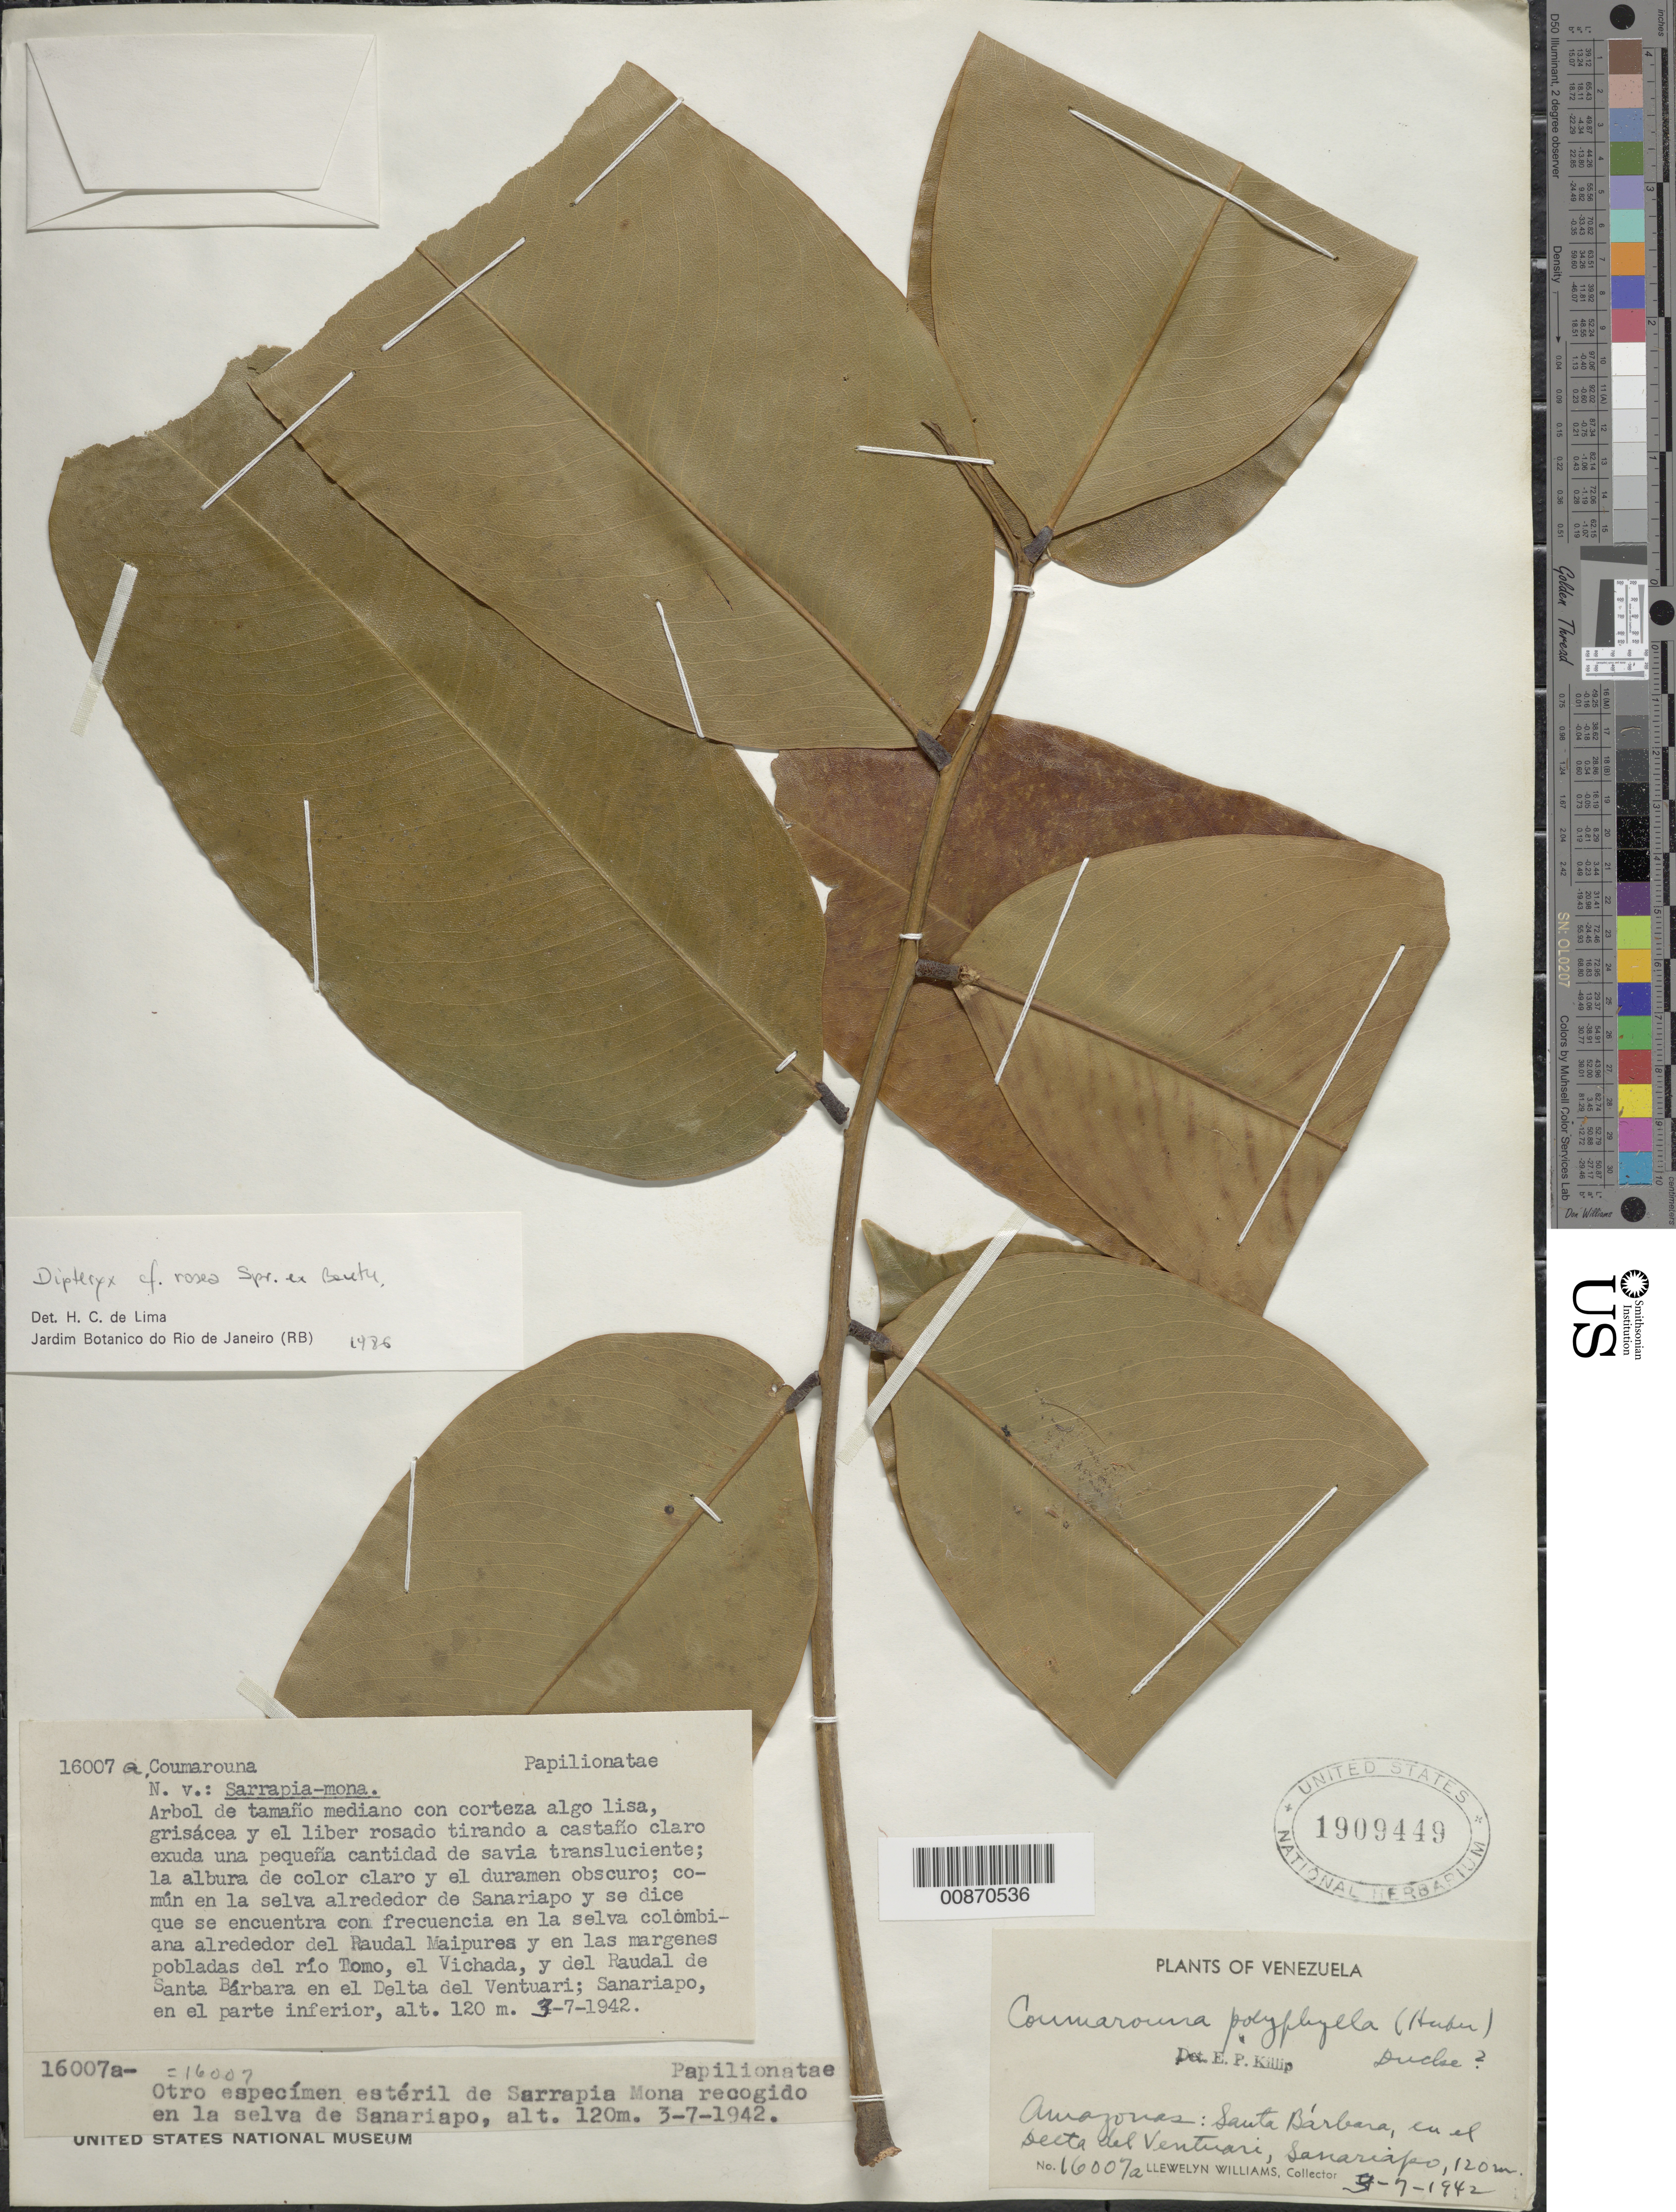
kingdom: Plantae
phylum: Tracheophyta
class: Magnoliopsida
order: Fabales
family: Fabaceae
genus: Dipteryx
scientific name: Dipteryx rosea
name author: Spruce ex Benth.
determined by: Lima, H. C. de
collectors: Ll. Williams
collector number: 16007 a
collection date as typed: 3-Jul-42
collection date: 1942-07-03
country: Venezuela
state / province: Amazonas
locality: Santa Barbara, en el secta del Ventuari, Sanariapo, en el parte inferior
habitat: Selva y margenes pobladas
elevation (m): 120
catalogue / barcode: US 1909449